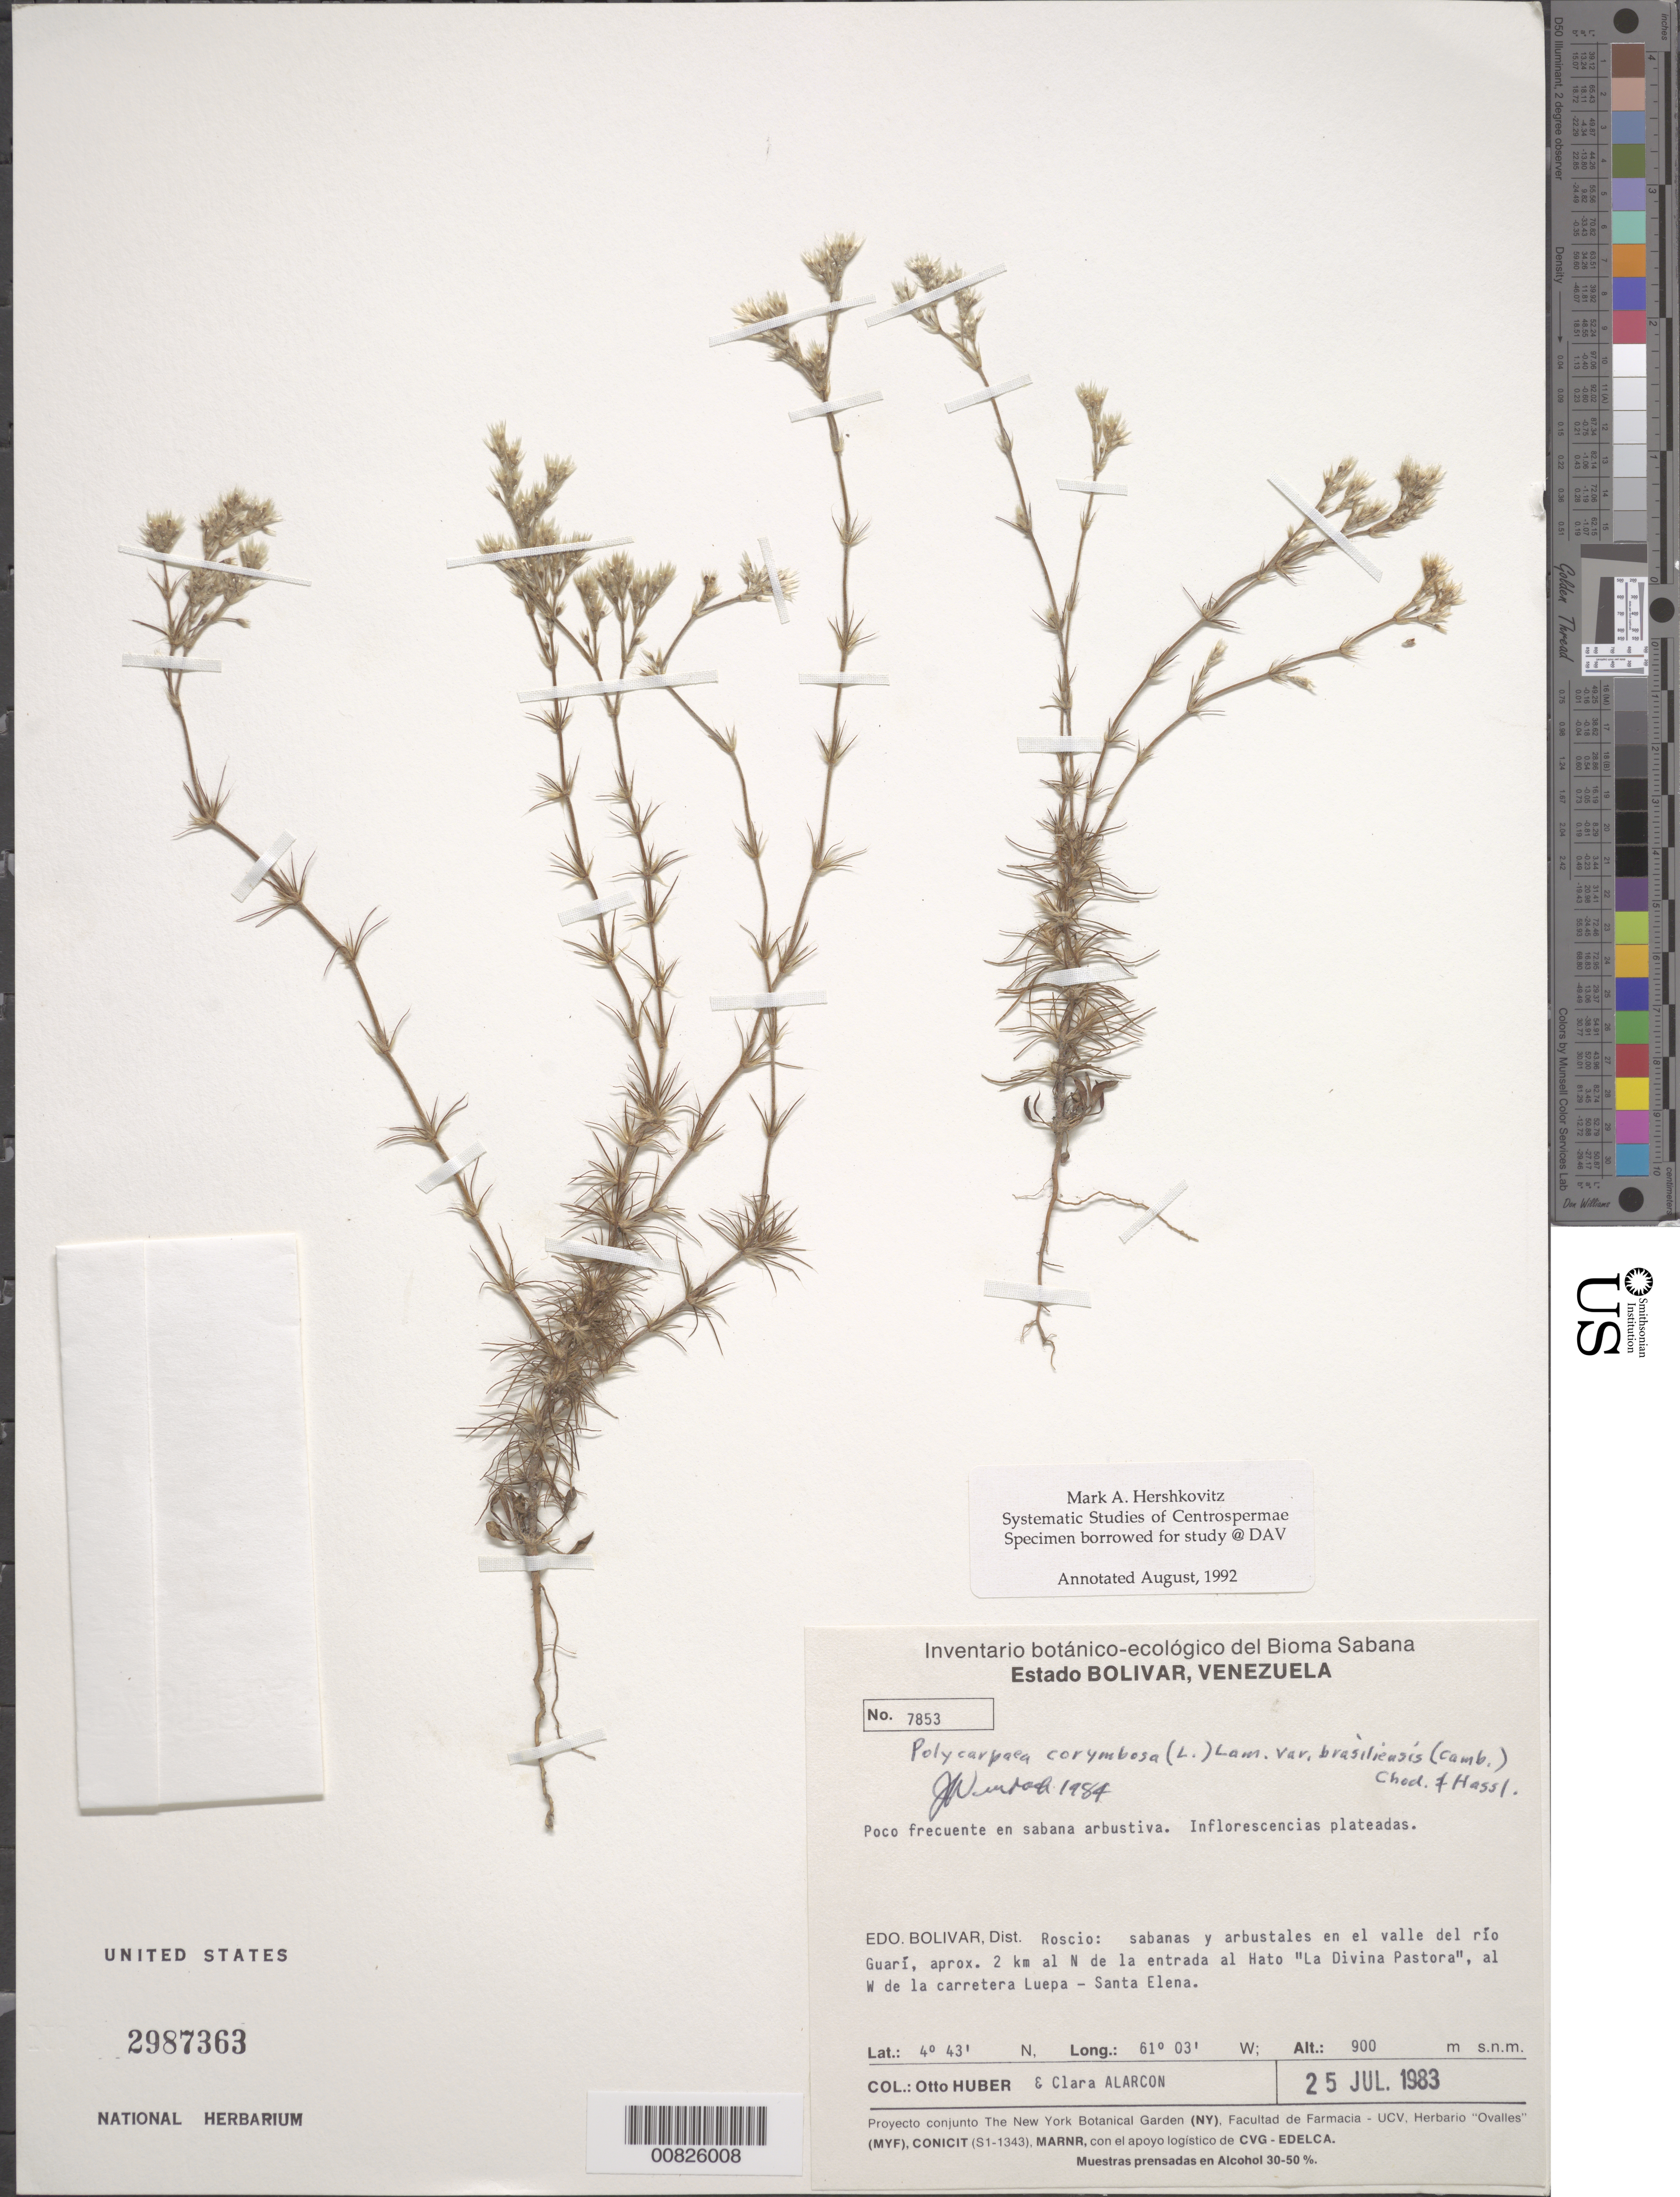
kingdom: Plantae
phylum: Tracheophyta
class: Magnoliopsida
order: Caryophyllales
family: Caryophyllaceae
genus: Polycarpaea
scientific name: Polycarpaea corymbosa var. brasiliensis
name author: (Cambess.) Chodat & Hassl.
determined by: Wurdack, John J., (US), US (UNITED STATES)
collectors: O. Huber & C. Alarcon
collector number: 7853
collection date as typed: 25-Jul-83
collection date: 1983-07-25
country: Venezuela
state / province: Bolívar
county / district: Roscio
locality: Río Guarí, 2 km N of Hato "La Divina Pastora", W of road between Luepa and Santa Elena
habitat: Sabana arbustiva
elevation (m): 900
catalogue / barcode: US 2987363